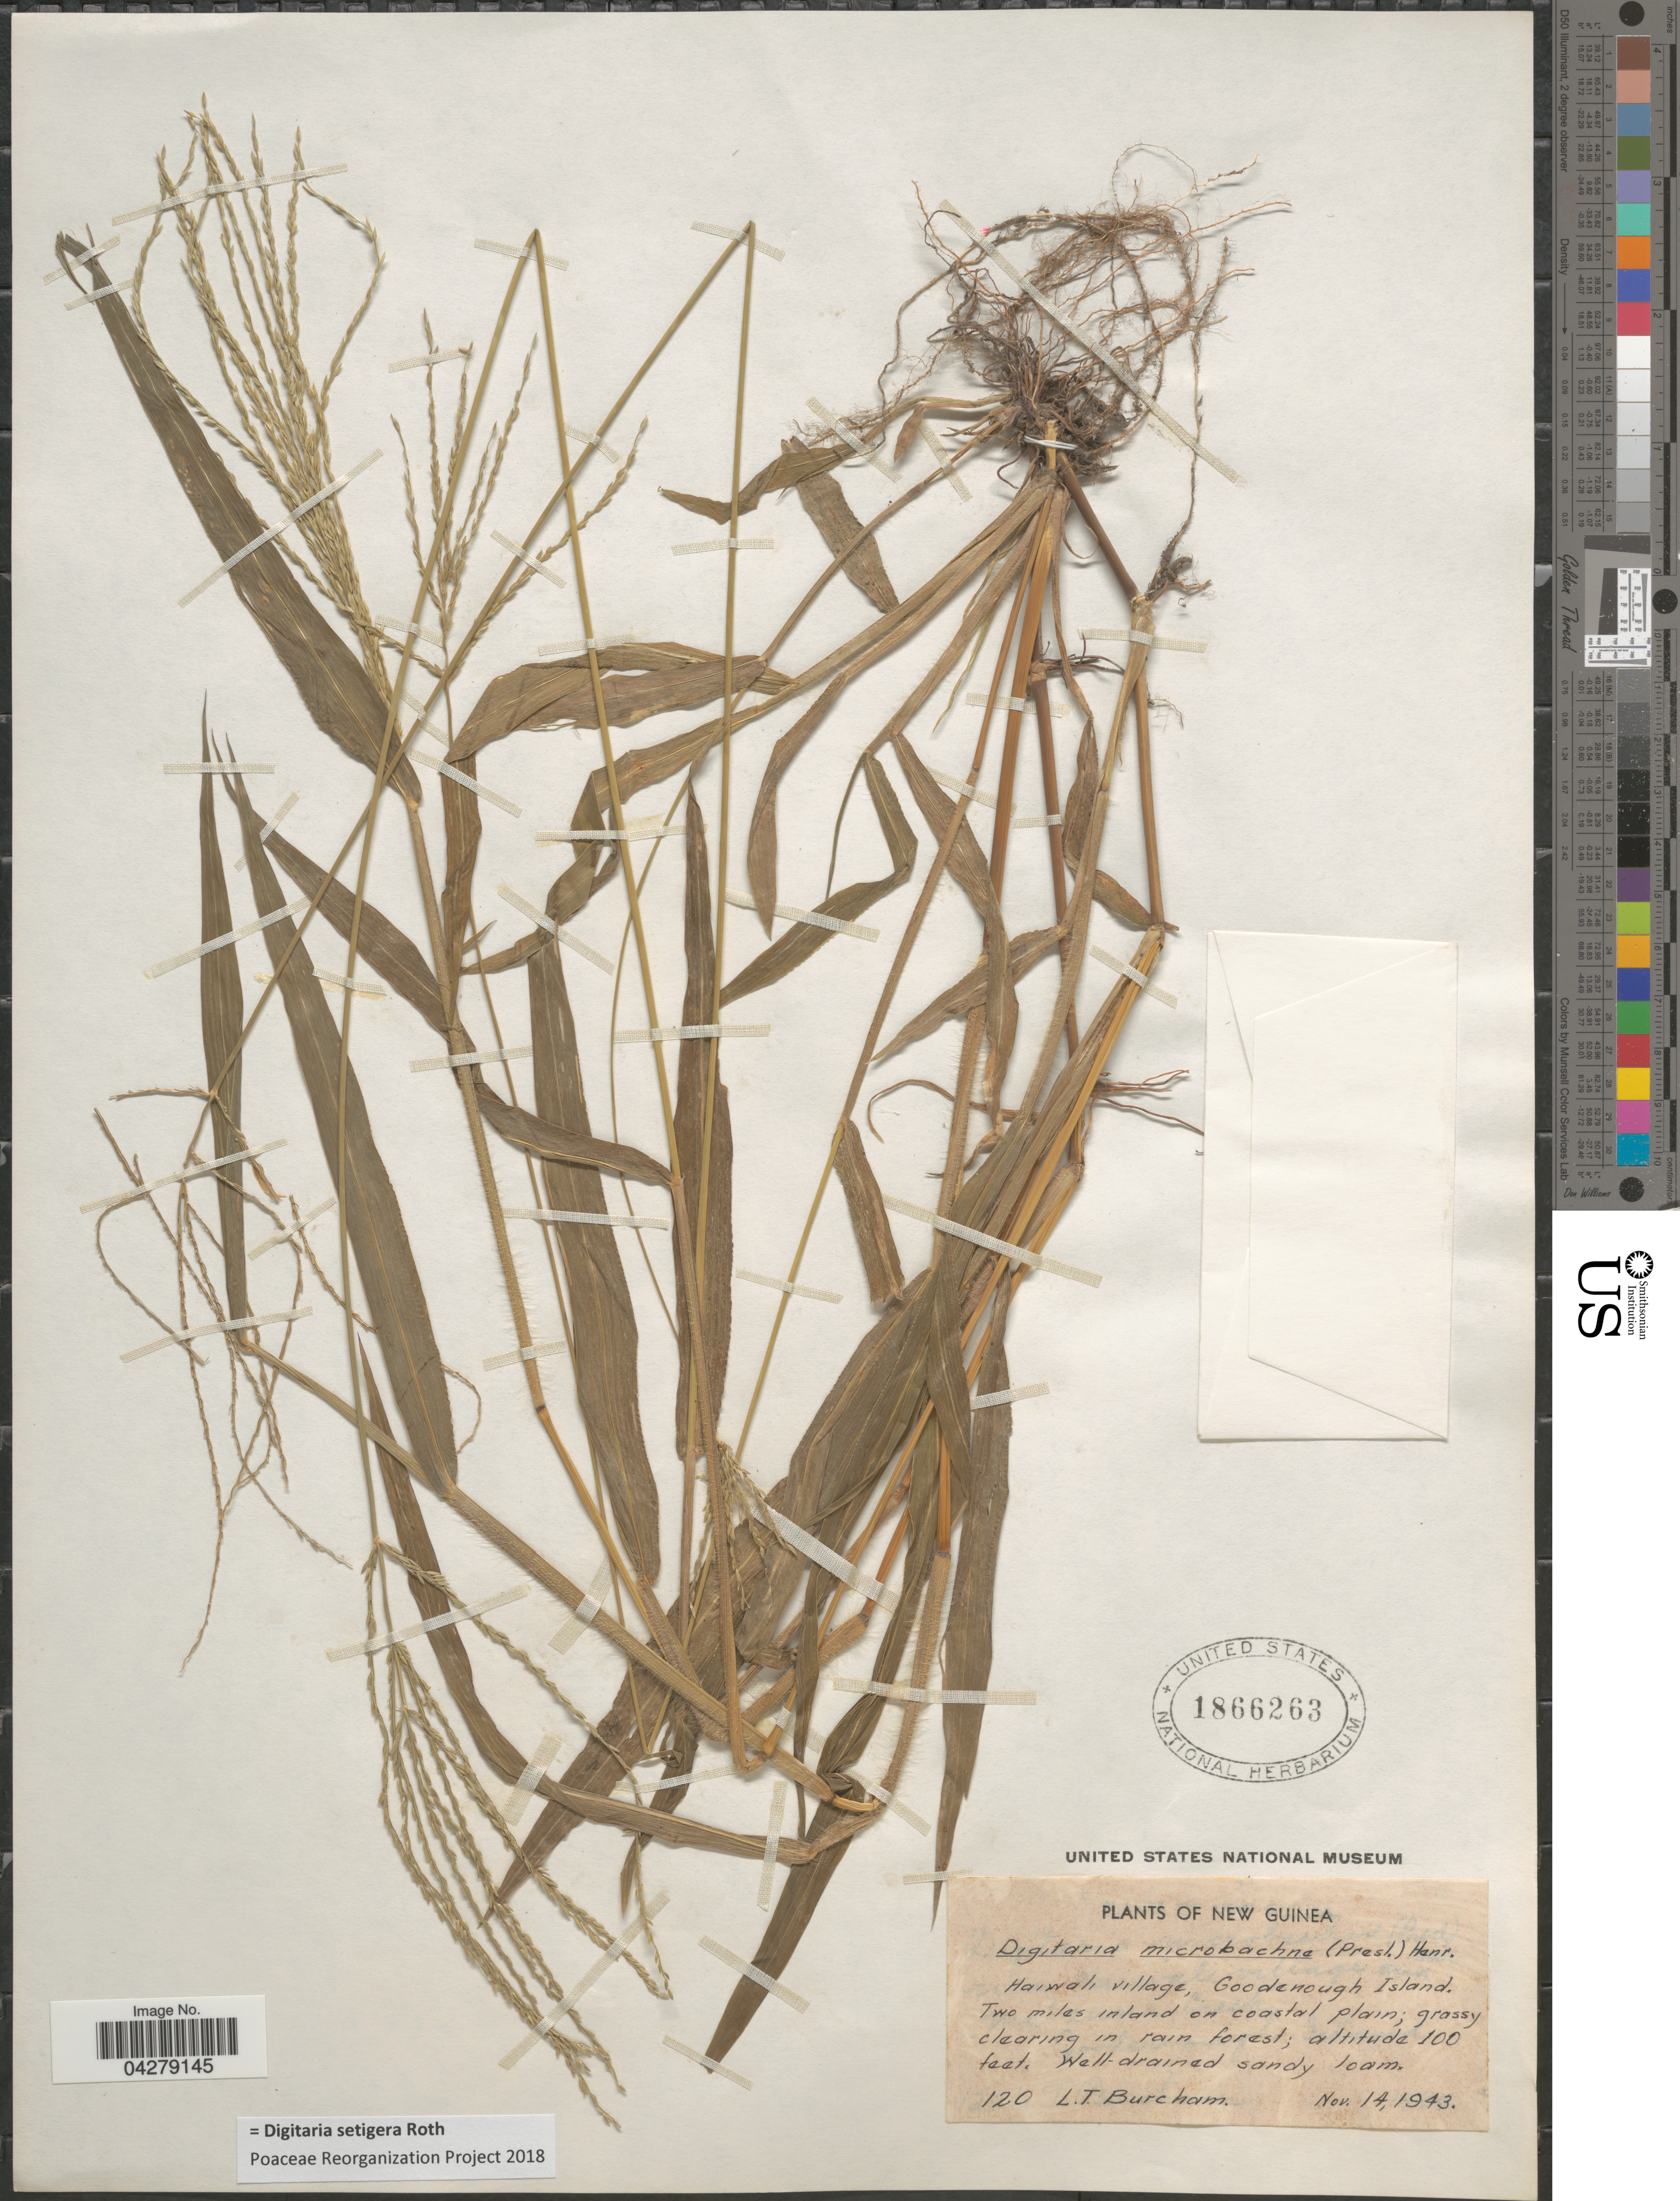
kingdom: Plantae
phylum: Tracheophyta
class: Liliopsida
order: Poales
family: Poaceae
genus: Digitaria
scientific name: Digitaria setigera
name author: Roth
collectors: L. Burcham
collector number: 120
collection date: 1943-11-14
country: Papua New Guinea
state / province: Milne Bay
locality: New Guinea. Haiwah village, Goodenough Island. Two miles inland on coastal plain; grassy clearing in rain forest.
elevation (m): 30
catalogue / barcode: US 1866263